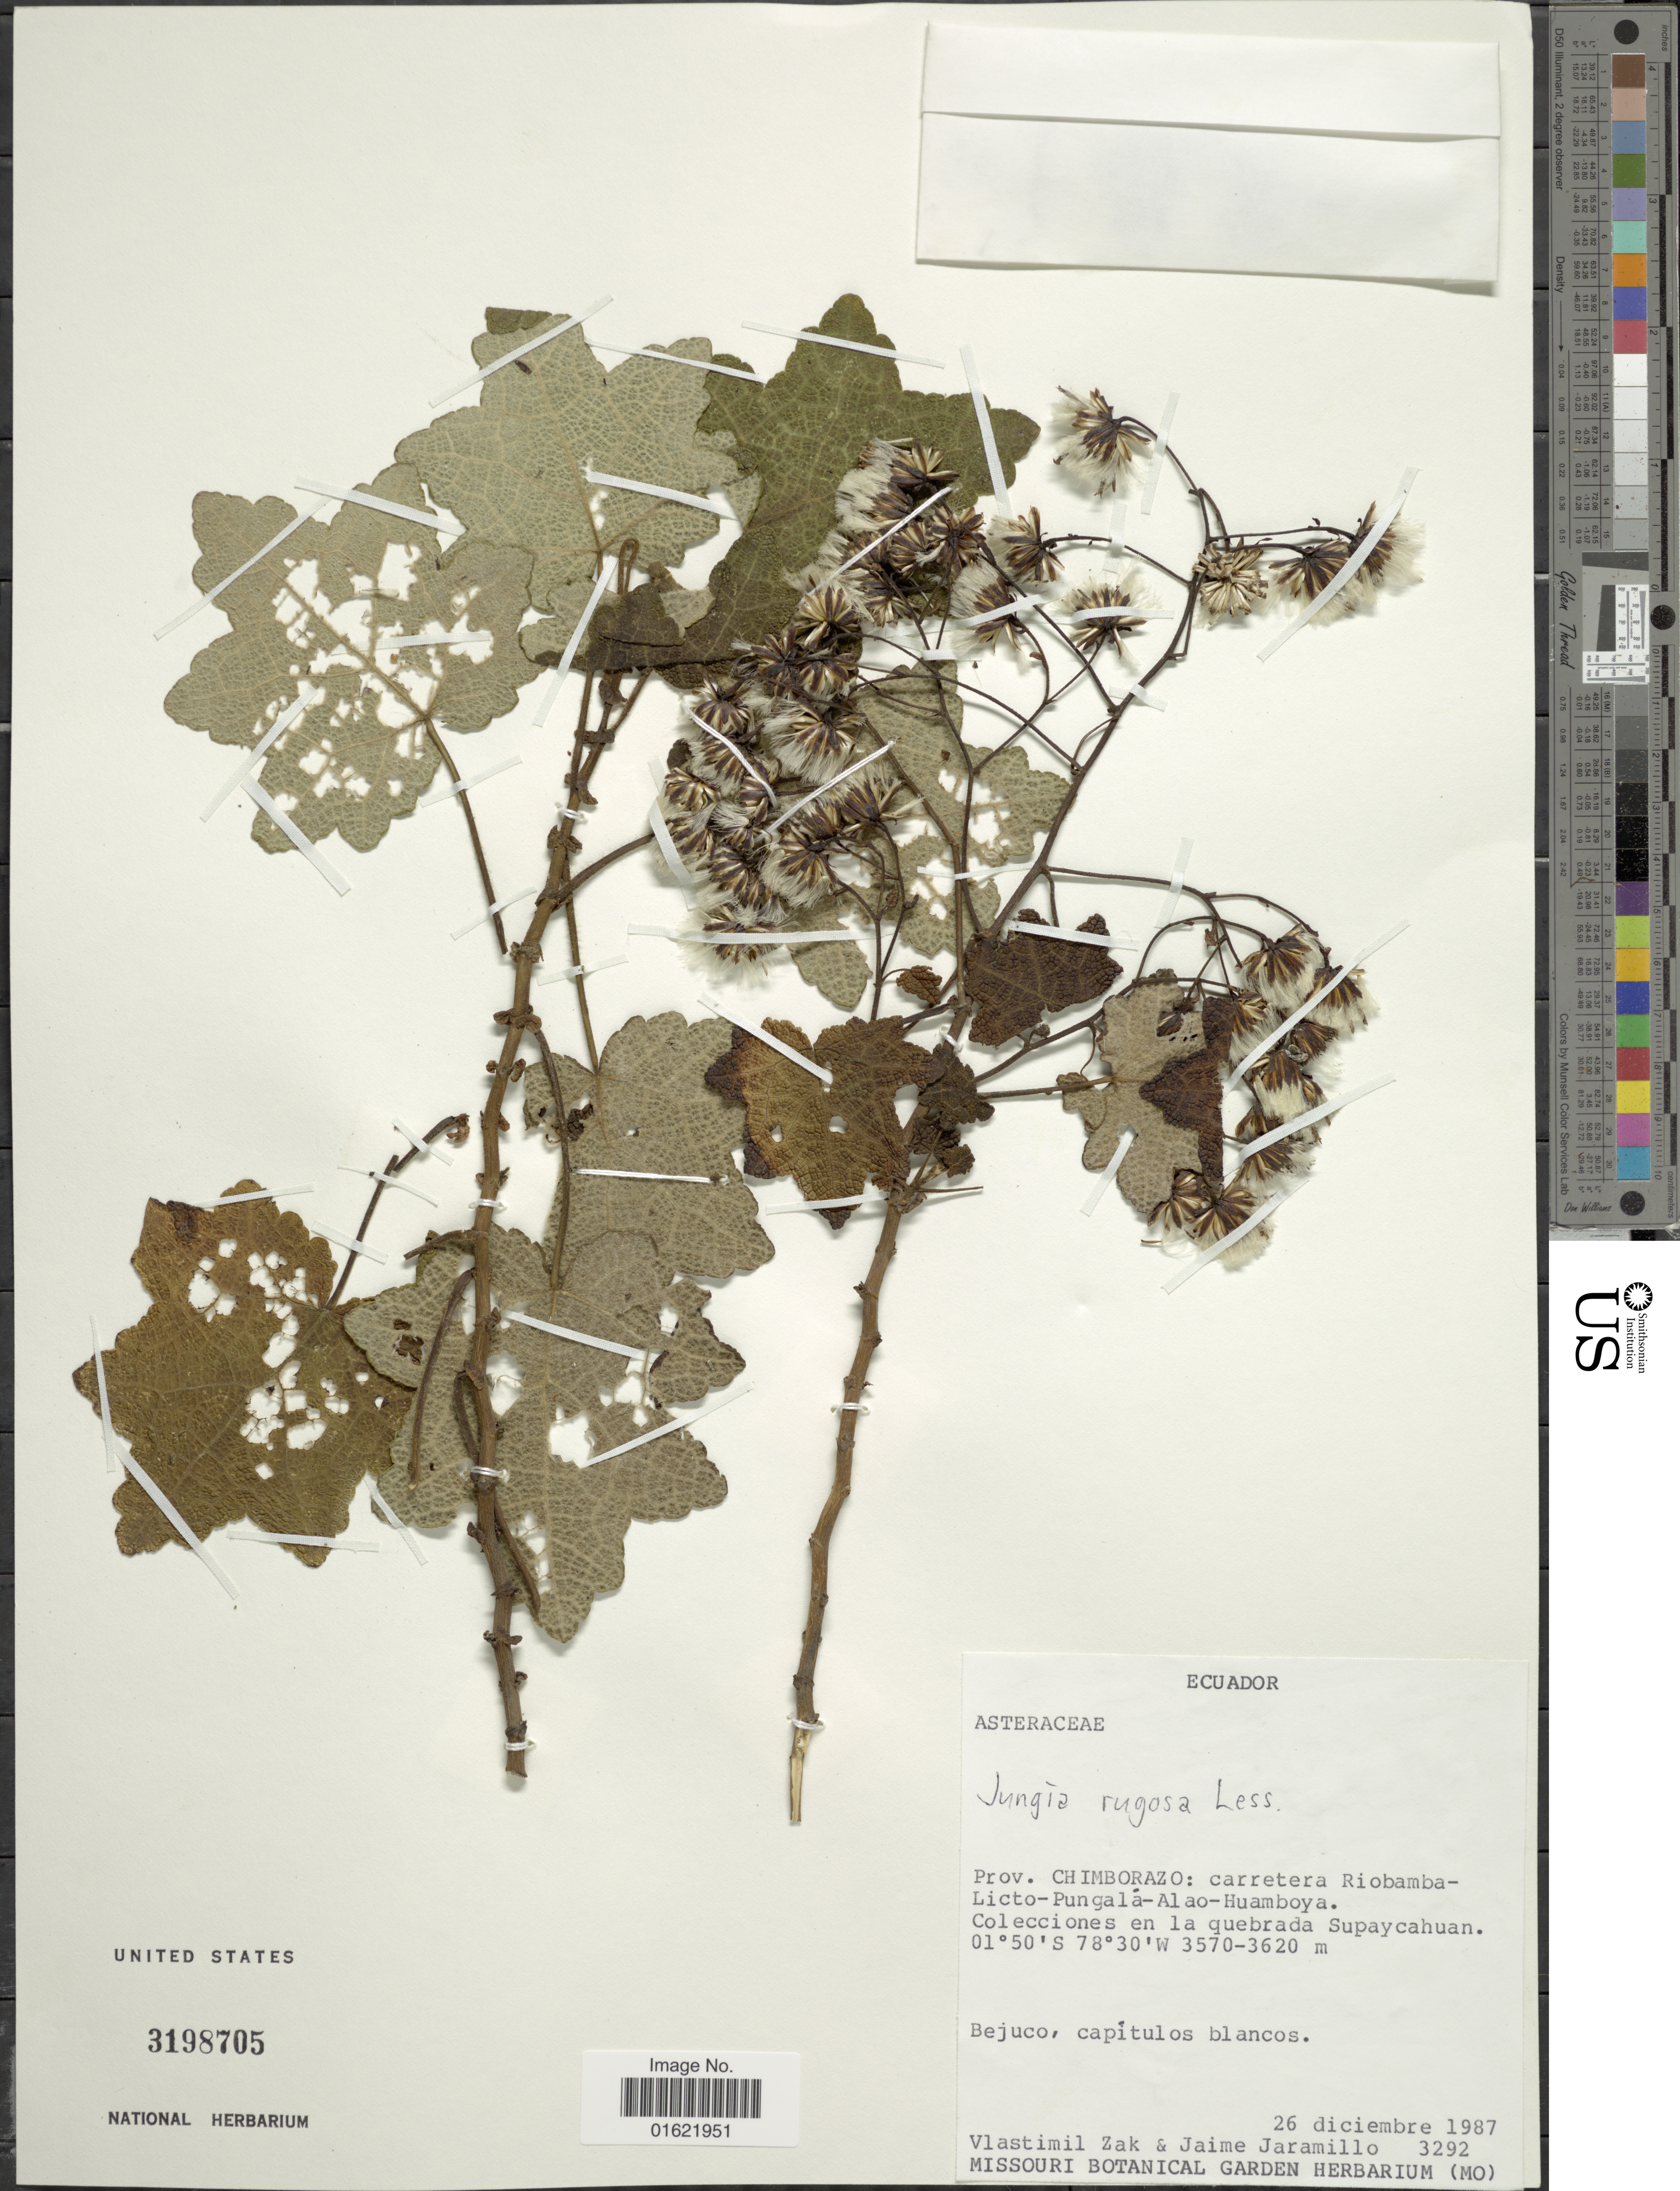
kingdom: Plantae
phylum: Tracheophyta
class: Magnoliopsida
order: Asterales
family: Asteraceae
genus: Jungia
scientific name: Jungia rugosa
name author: Less.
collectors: V. Zak & J. Jaramillo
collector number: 3292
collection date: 1987-12-26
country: Ecuador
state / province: Chimborazo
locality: Carretera Riobamba Licot-Pungala-Aloa-Huamboya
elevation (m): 3570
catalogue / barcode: US 3198705